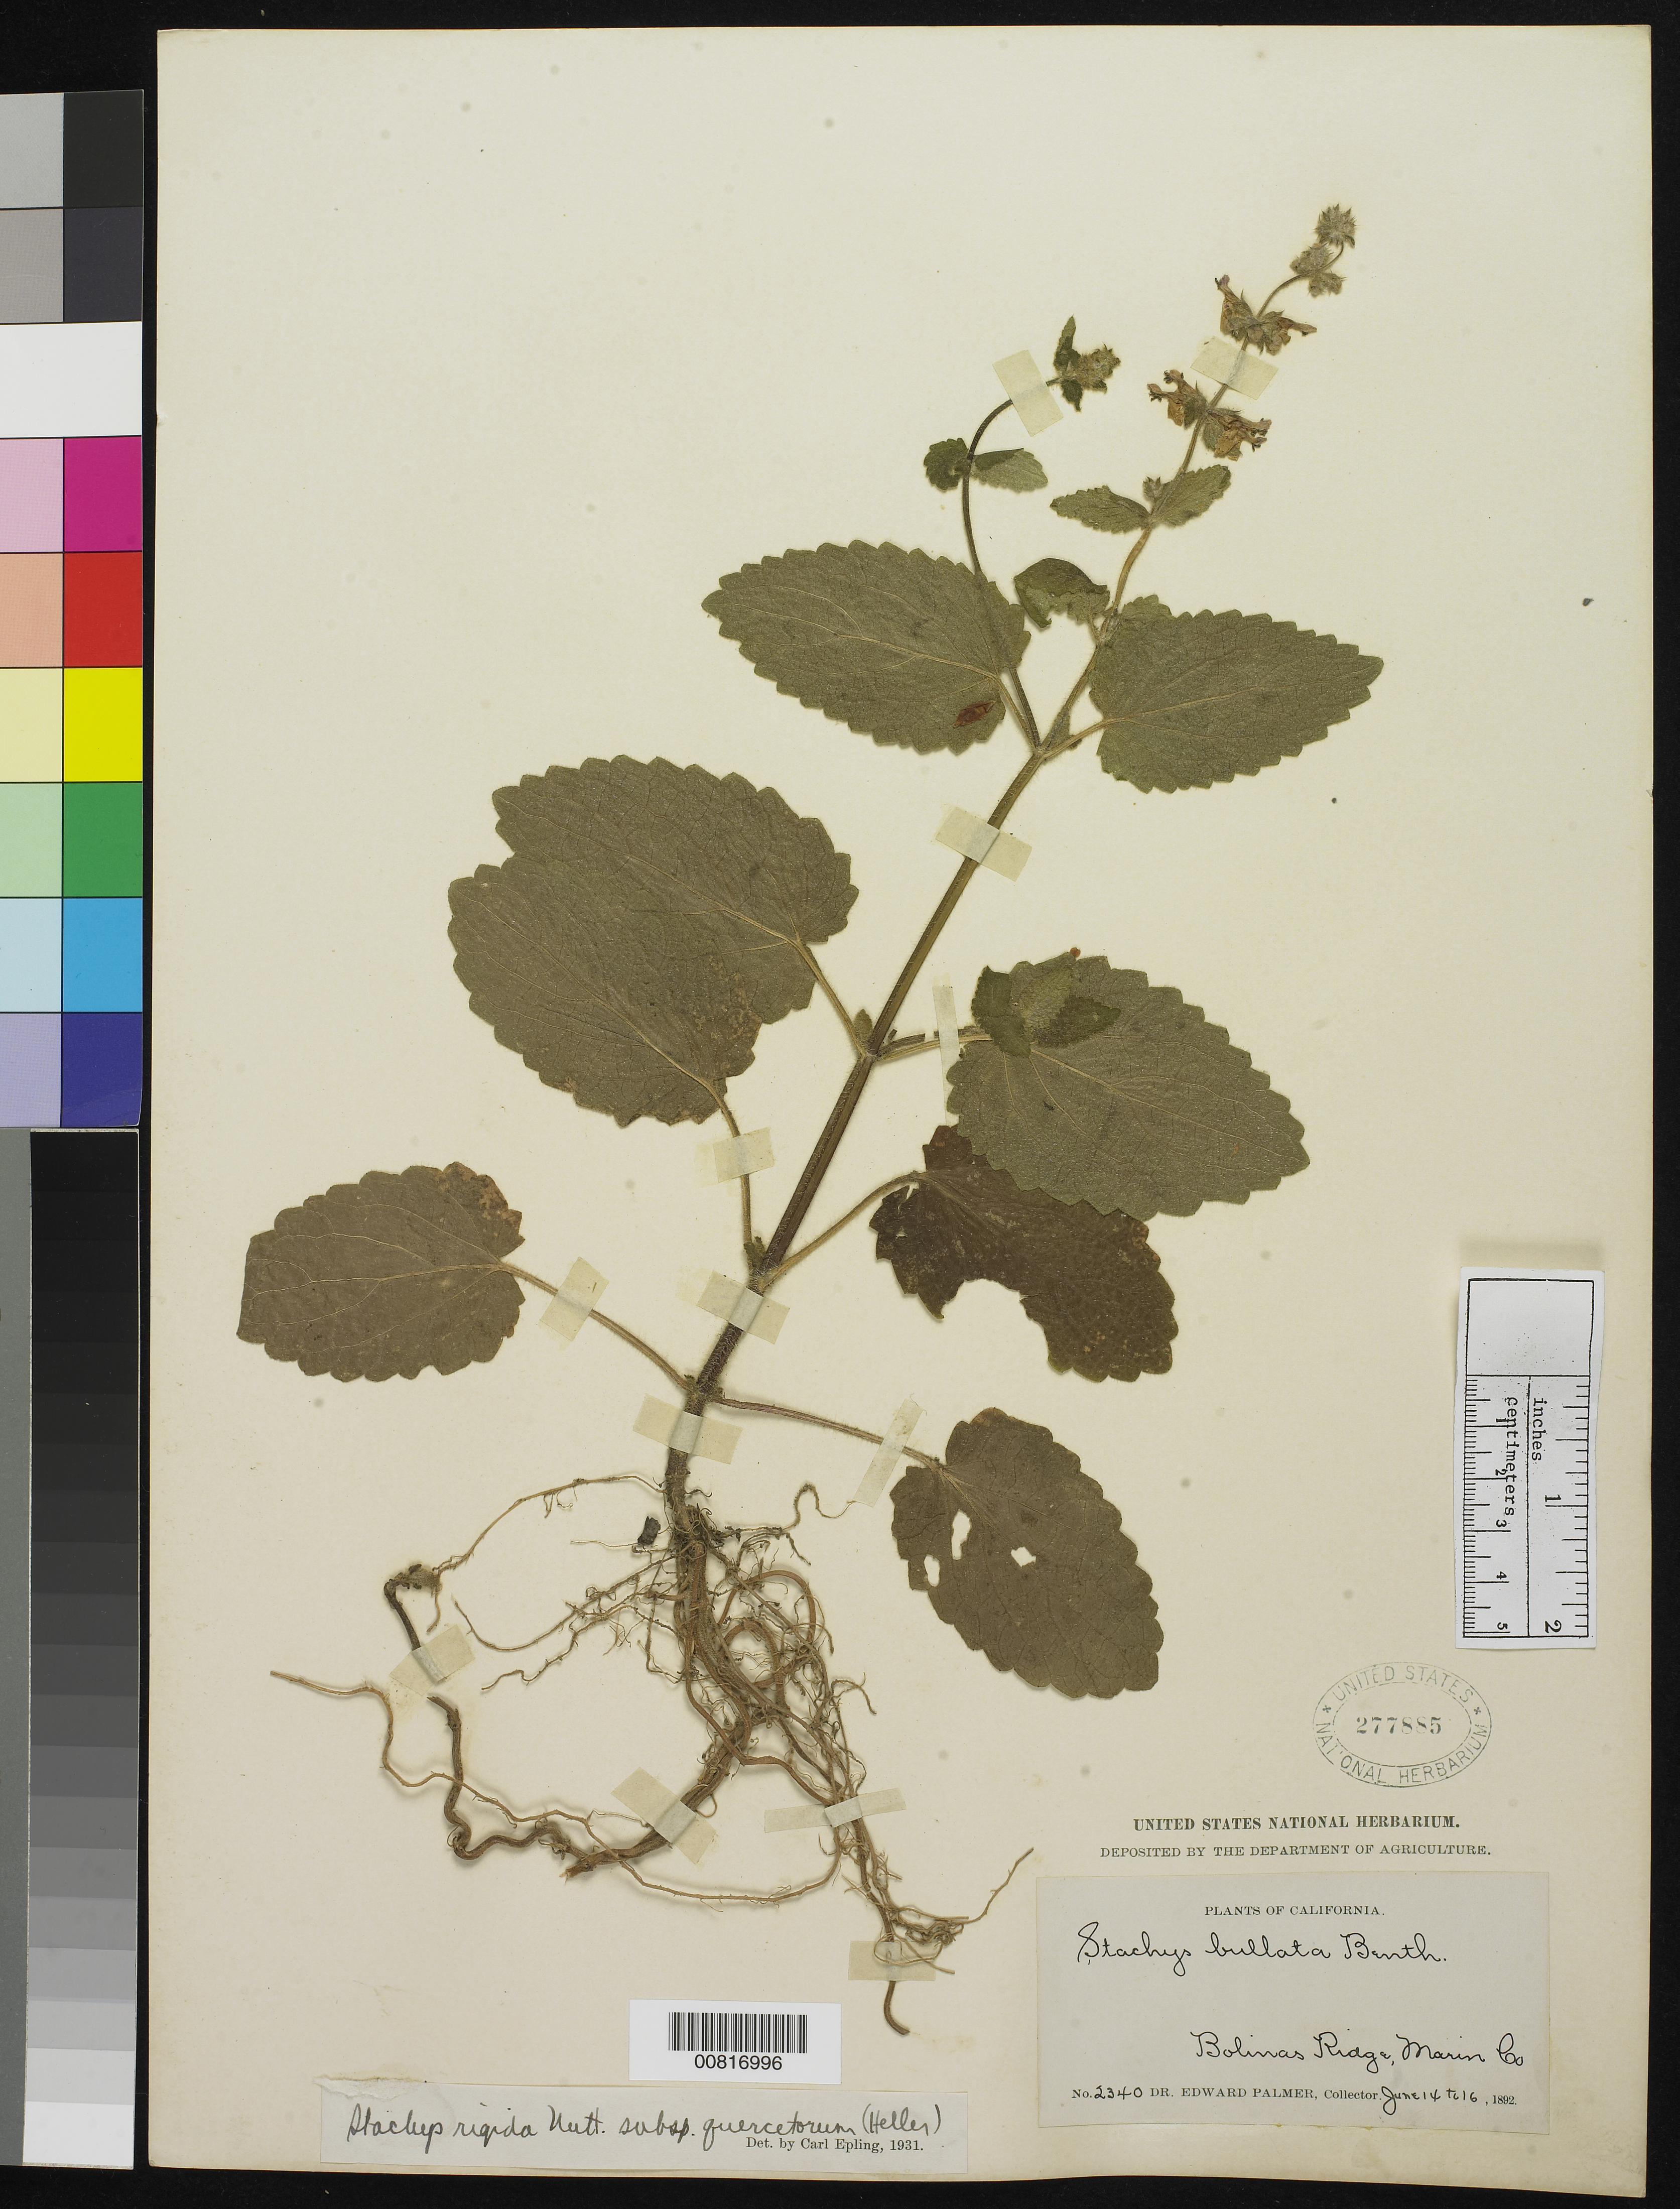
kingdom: Plantae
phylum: Tracheophyta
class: Magnoliopsida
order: Lamiales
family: Lamiaceae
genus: Stachys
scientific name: Stachys rigida subsp. quercetorum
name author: (A. Heller) Epling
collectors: E. Palmer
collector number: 2340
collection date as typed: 14 Jun 1892 to 16 Jun 1892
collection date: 1892-06-14/1892-06-16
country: United States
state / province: California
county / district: Marin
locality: Bolinas Ridge, Marin County, California.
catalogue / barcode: US 277885